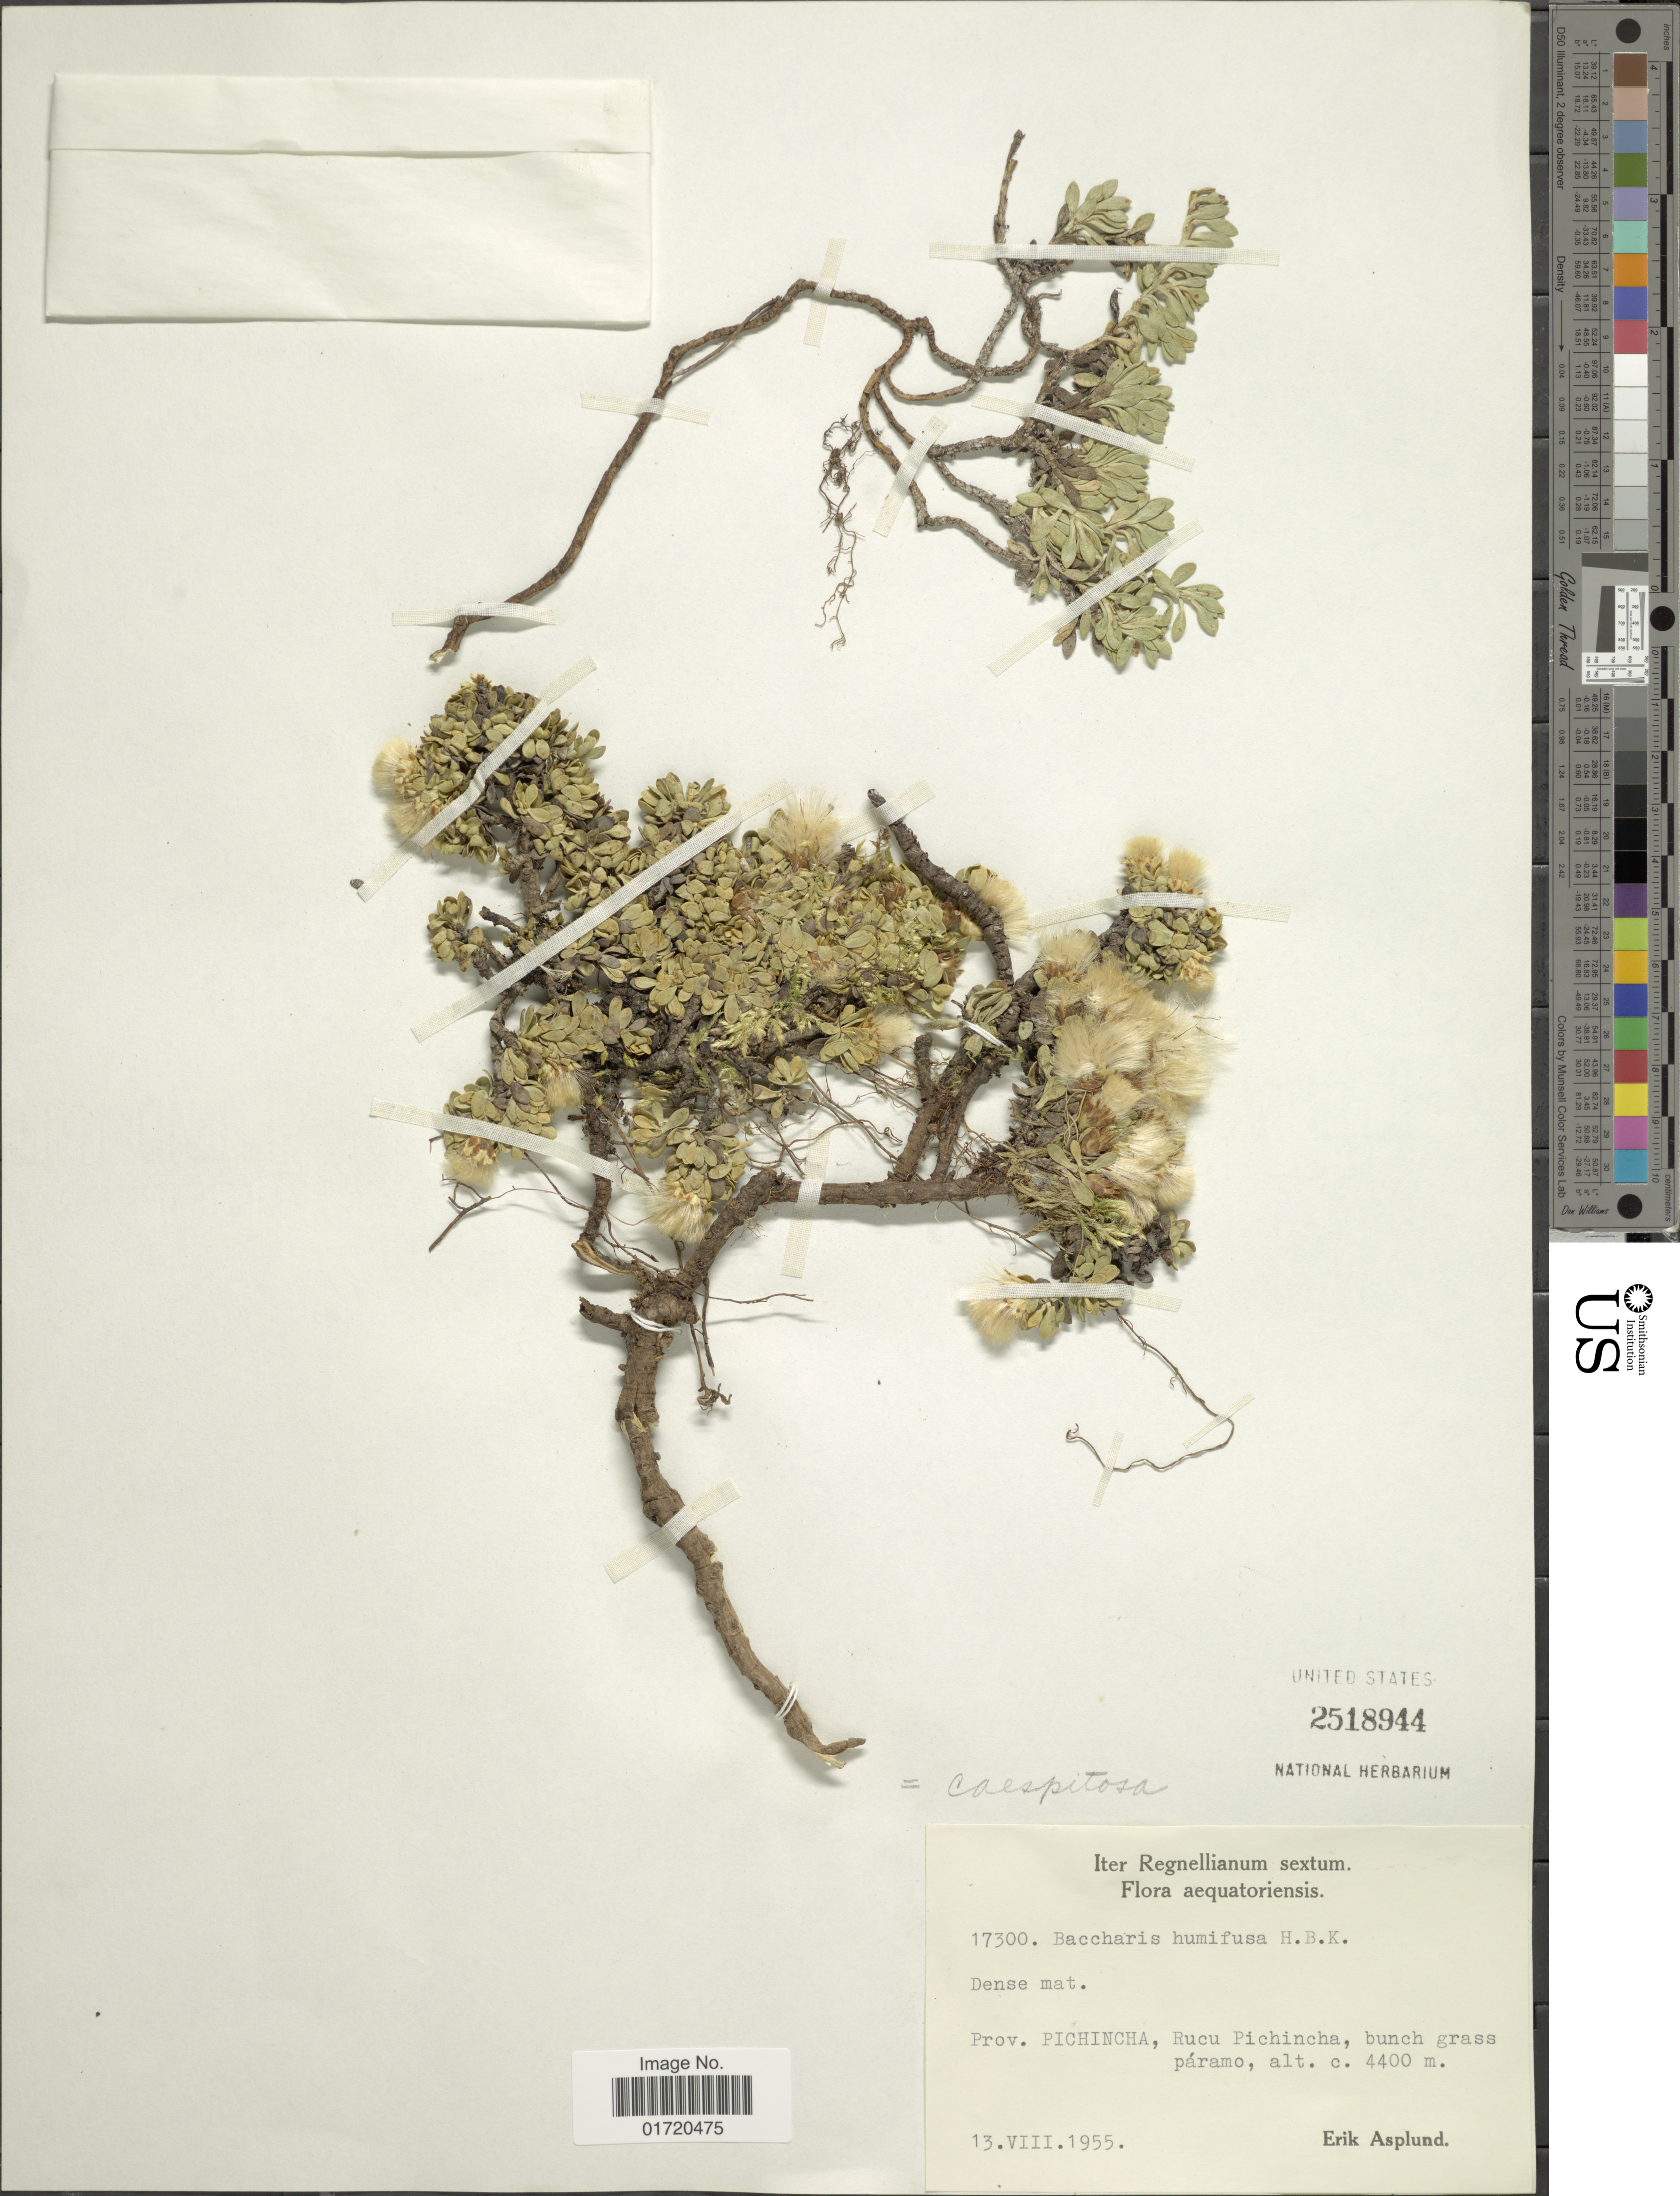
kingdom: Plantae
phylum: Tracheophyta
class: Magnoliopsida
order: Asterales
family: Asteraceae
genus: Baccharis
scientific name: Baccharis caespitosa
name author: (Ruiz & Pav.) Pers.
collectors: E. Asplund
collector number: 17300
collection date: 1955-08-13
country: Ecuador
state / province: Pichincha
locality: Rucu Pichincha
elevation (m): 4400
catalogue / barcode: US 2518944